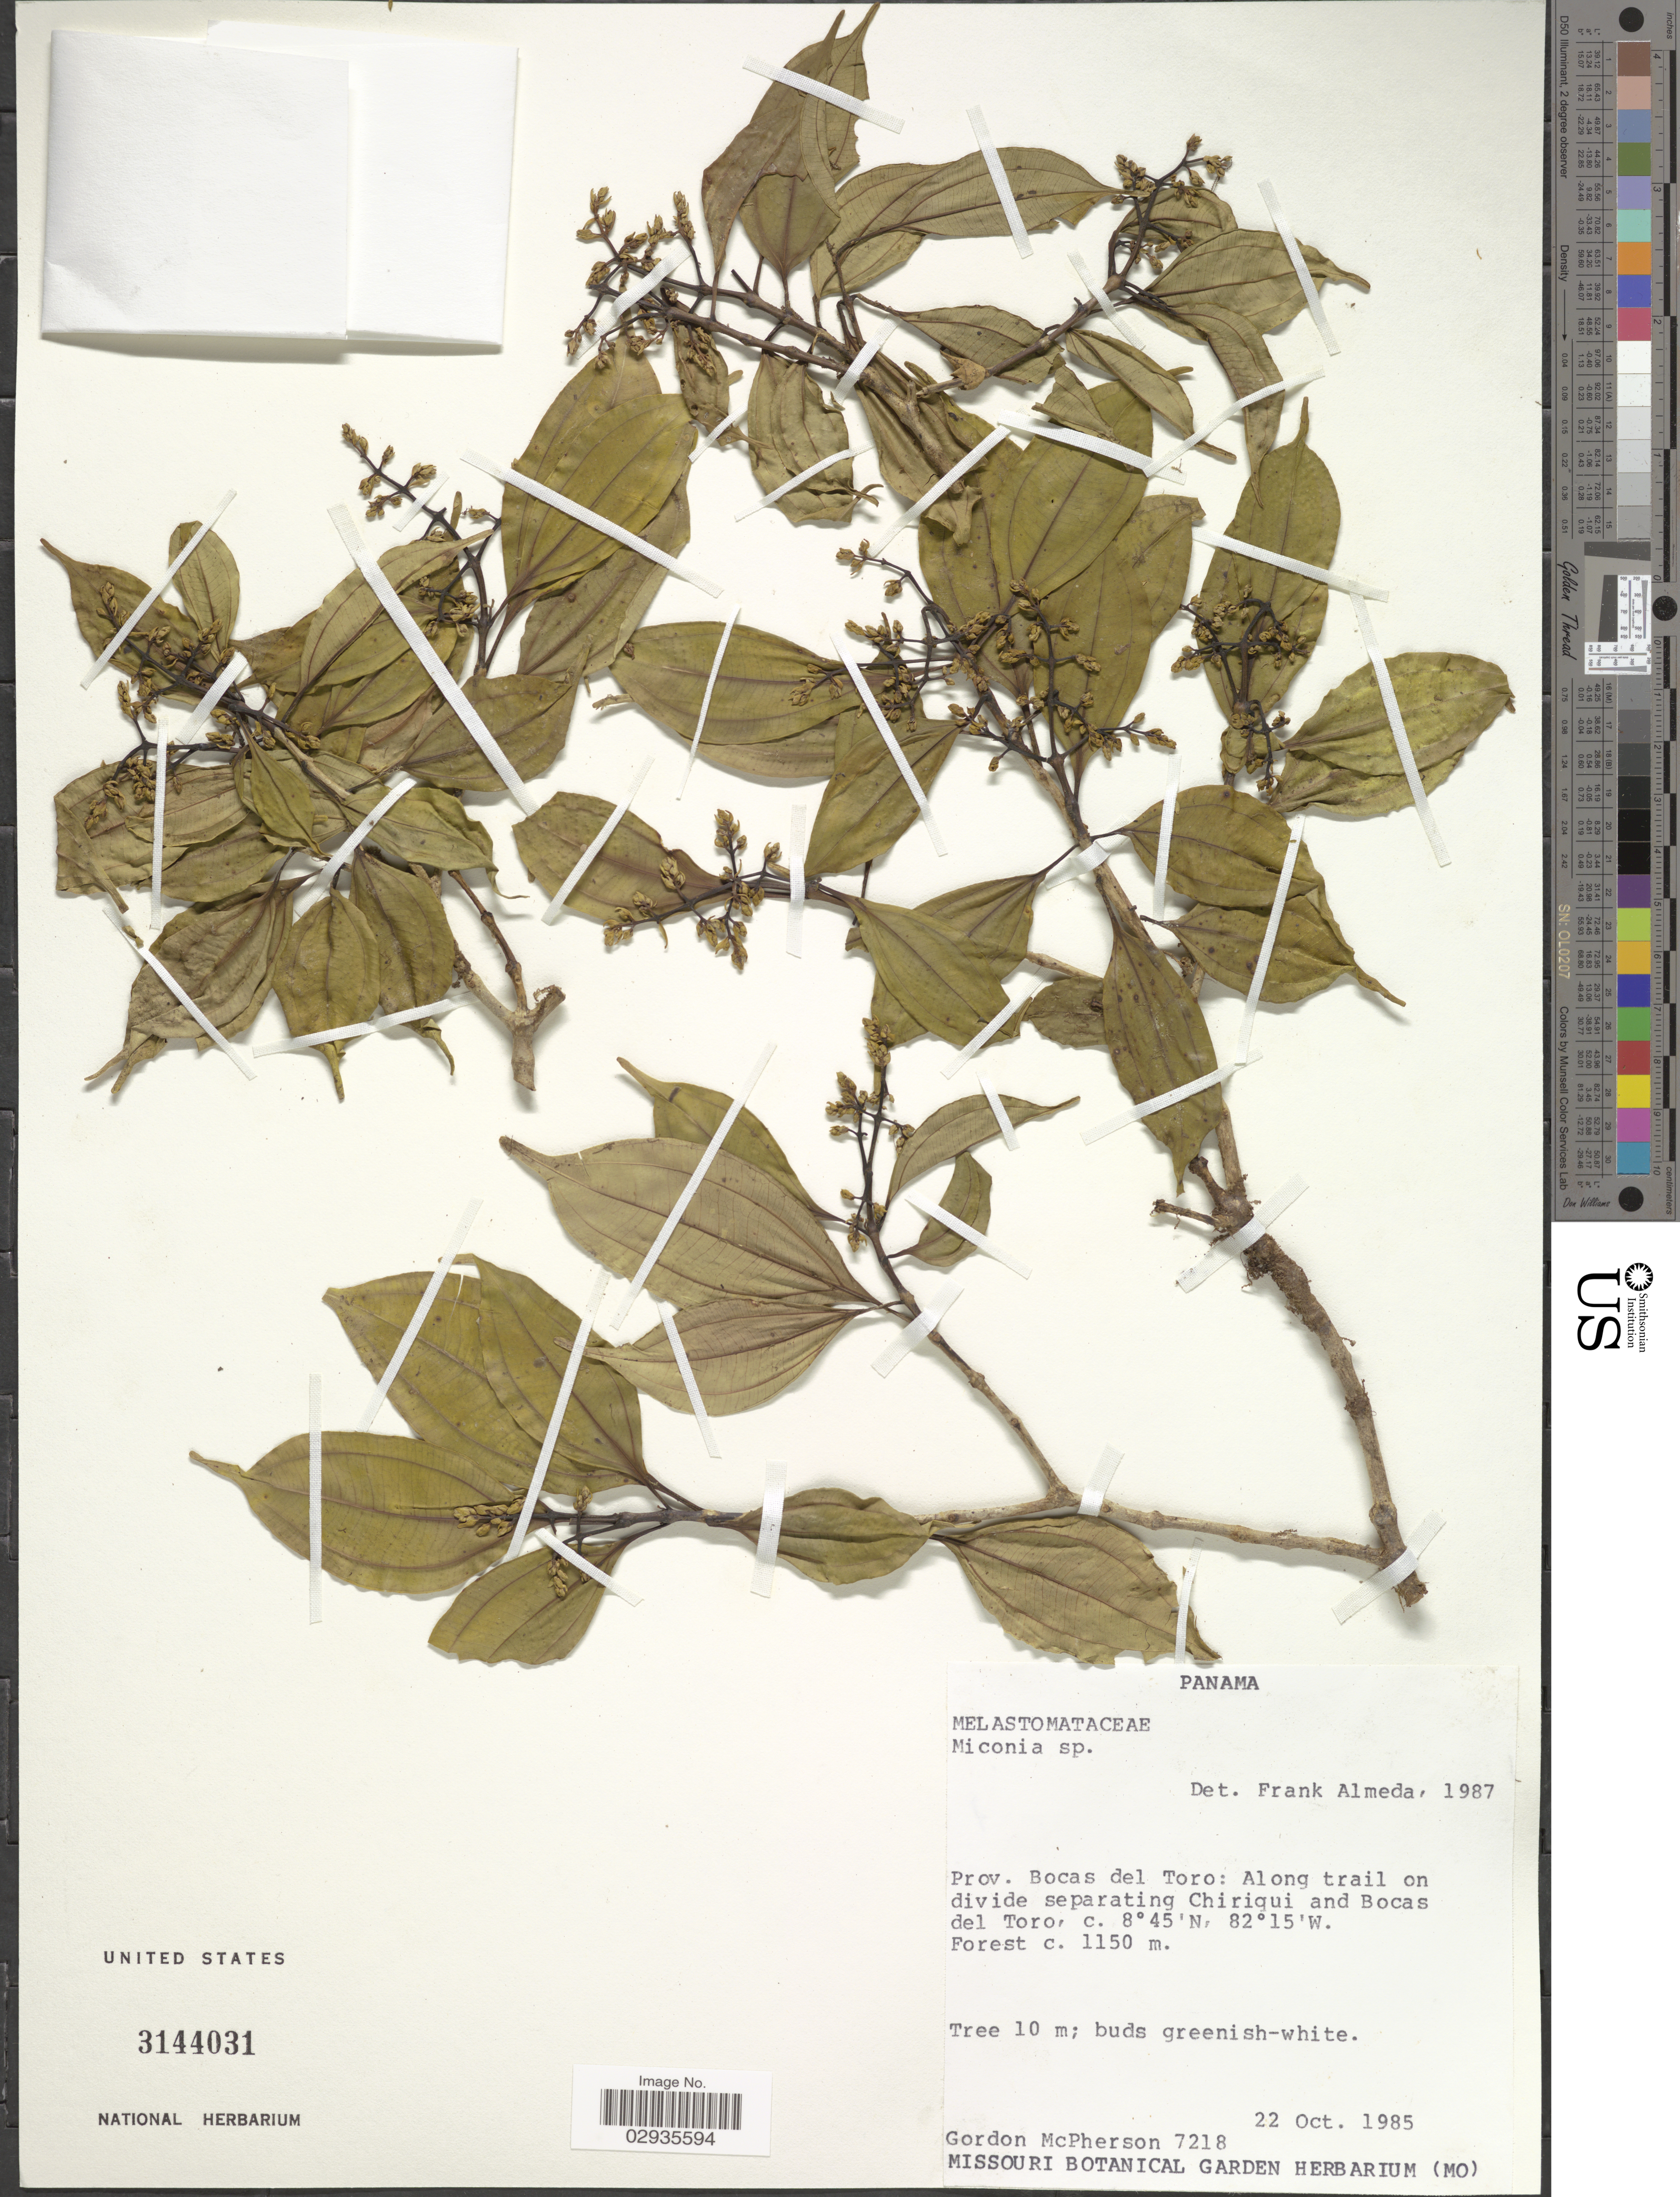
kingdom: Plantae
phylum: Tracheophyta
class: Magnoliopsida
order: Myrtales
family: Melastomataceae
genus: Miconia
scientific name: Miconia sp.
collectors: G. D. McPherson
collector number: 7218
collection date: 1985-10-22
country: Panama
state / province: Bocas del Toro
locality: Along trail on divide separating Chiriqui and Bocas del Toro.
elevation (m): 1150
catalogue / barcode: US 3144031